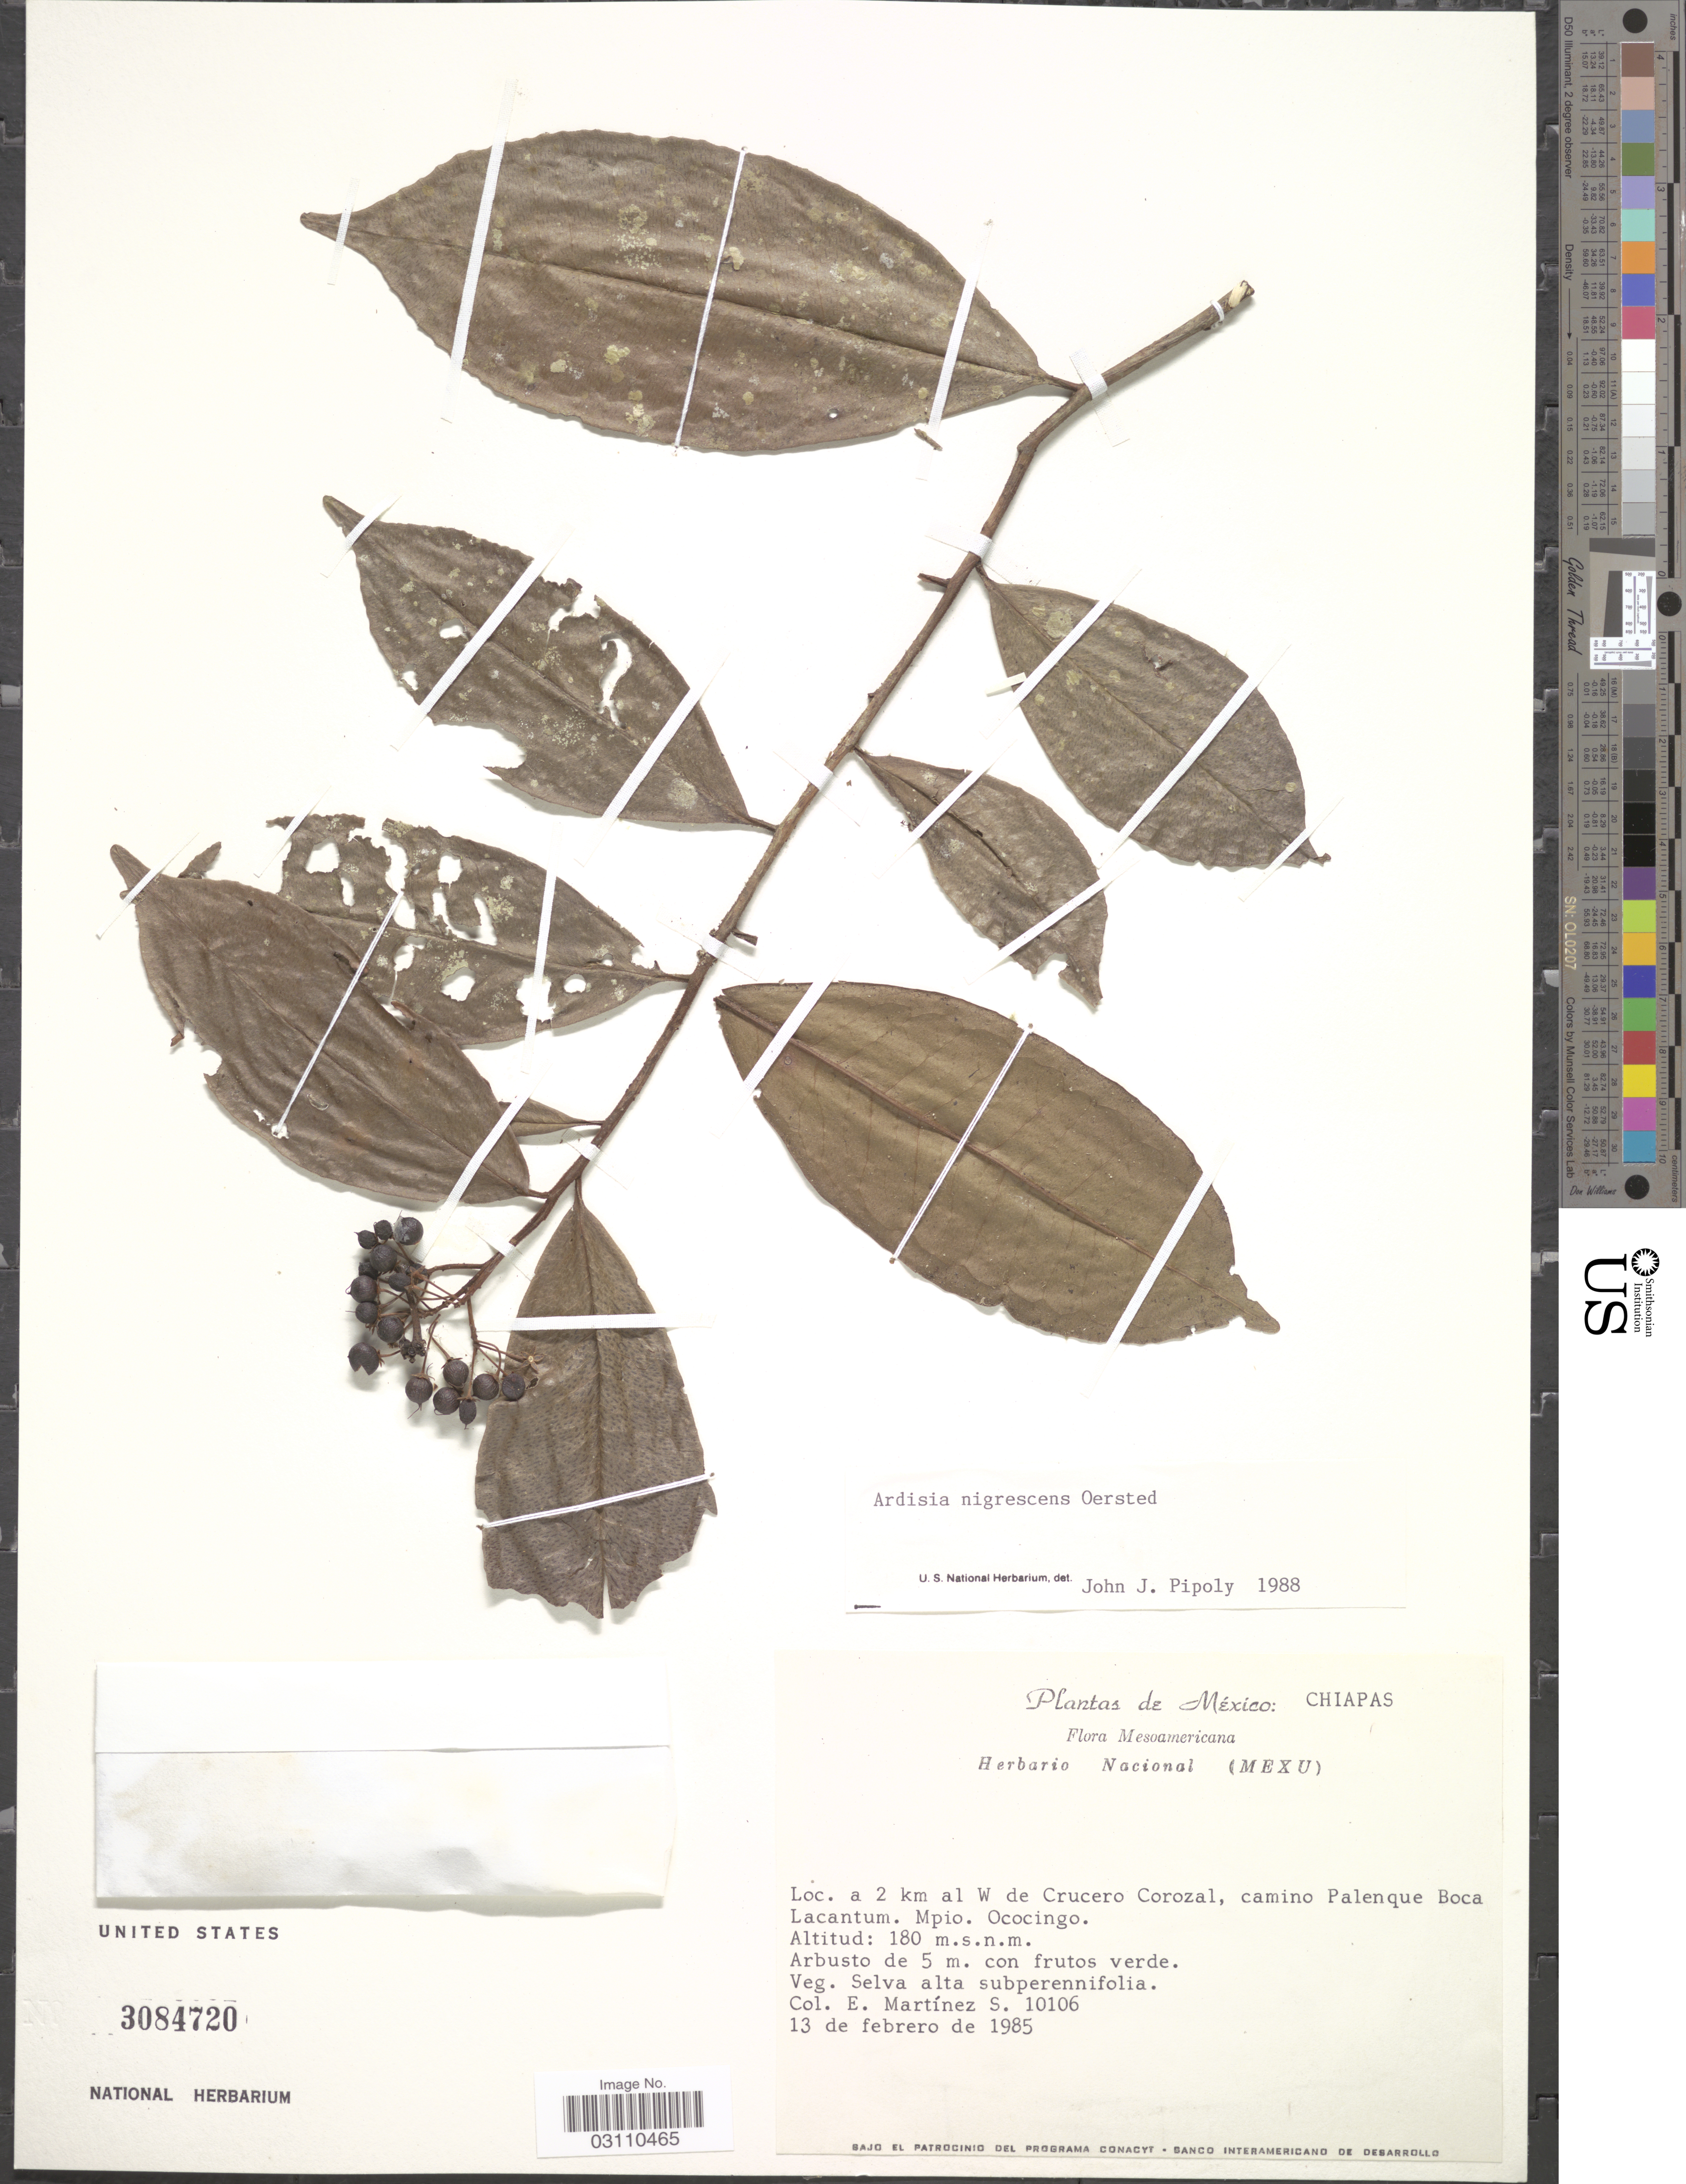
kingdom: Plantae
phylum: Tracheophyta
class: Magnoliopsida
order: Ericales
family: Primulaceae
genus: Ardisia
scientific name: Ardisia nigrescens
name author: Oerst.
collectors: E. M. Martínez S.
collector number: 10106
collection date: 1985-02-13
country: Mexico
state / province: Chiapas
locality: A 2 km al W de Crucero Corozal, camino Palenque Boca Lacantum. Mpio. Ococingo.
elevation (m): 180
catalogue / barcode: US 3084720